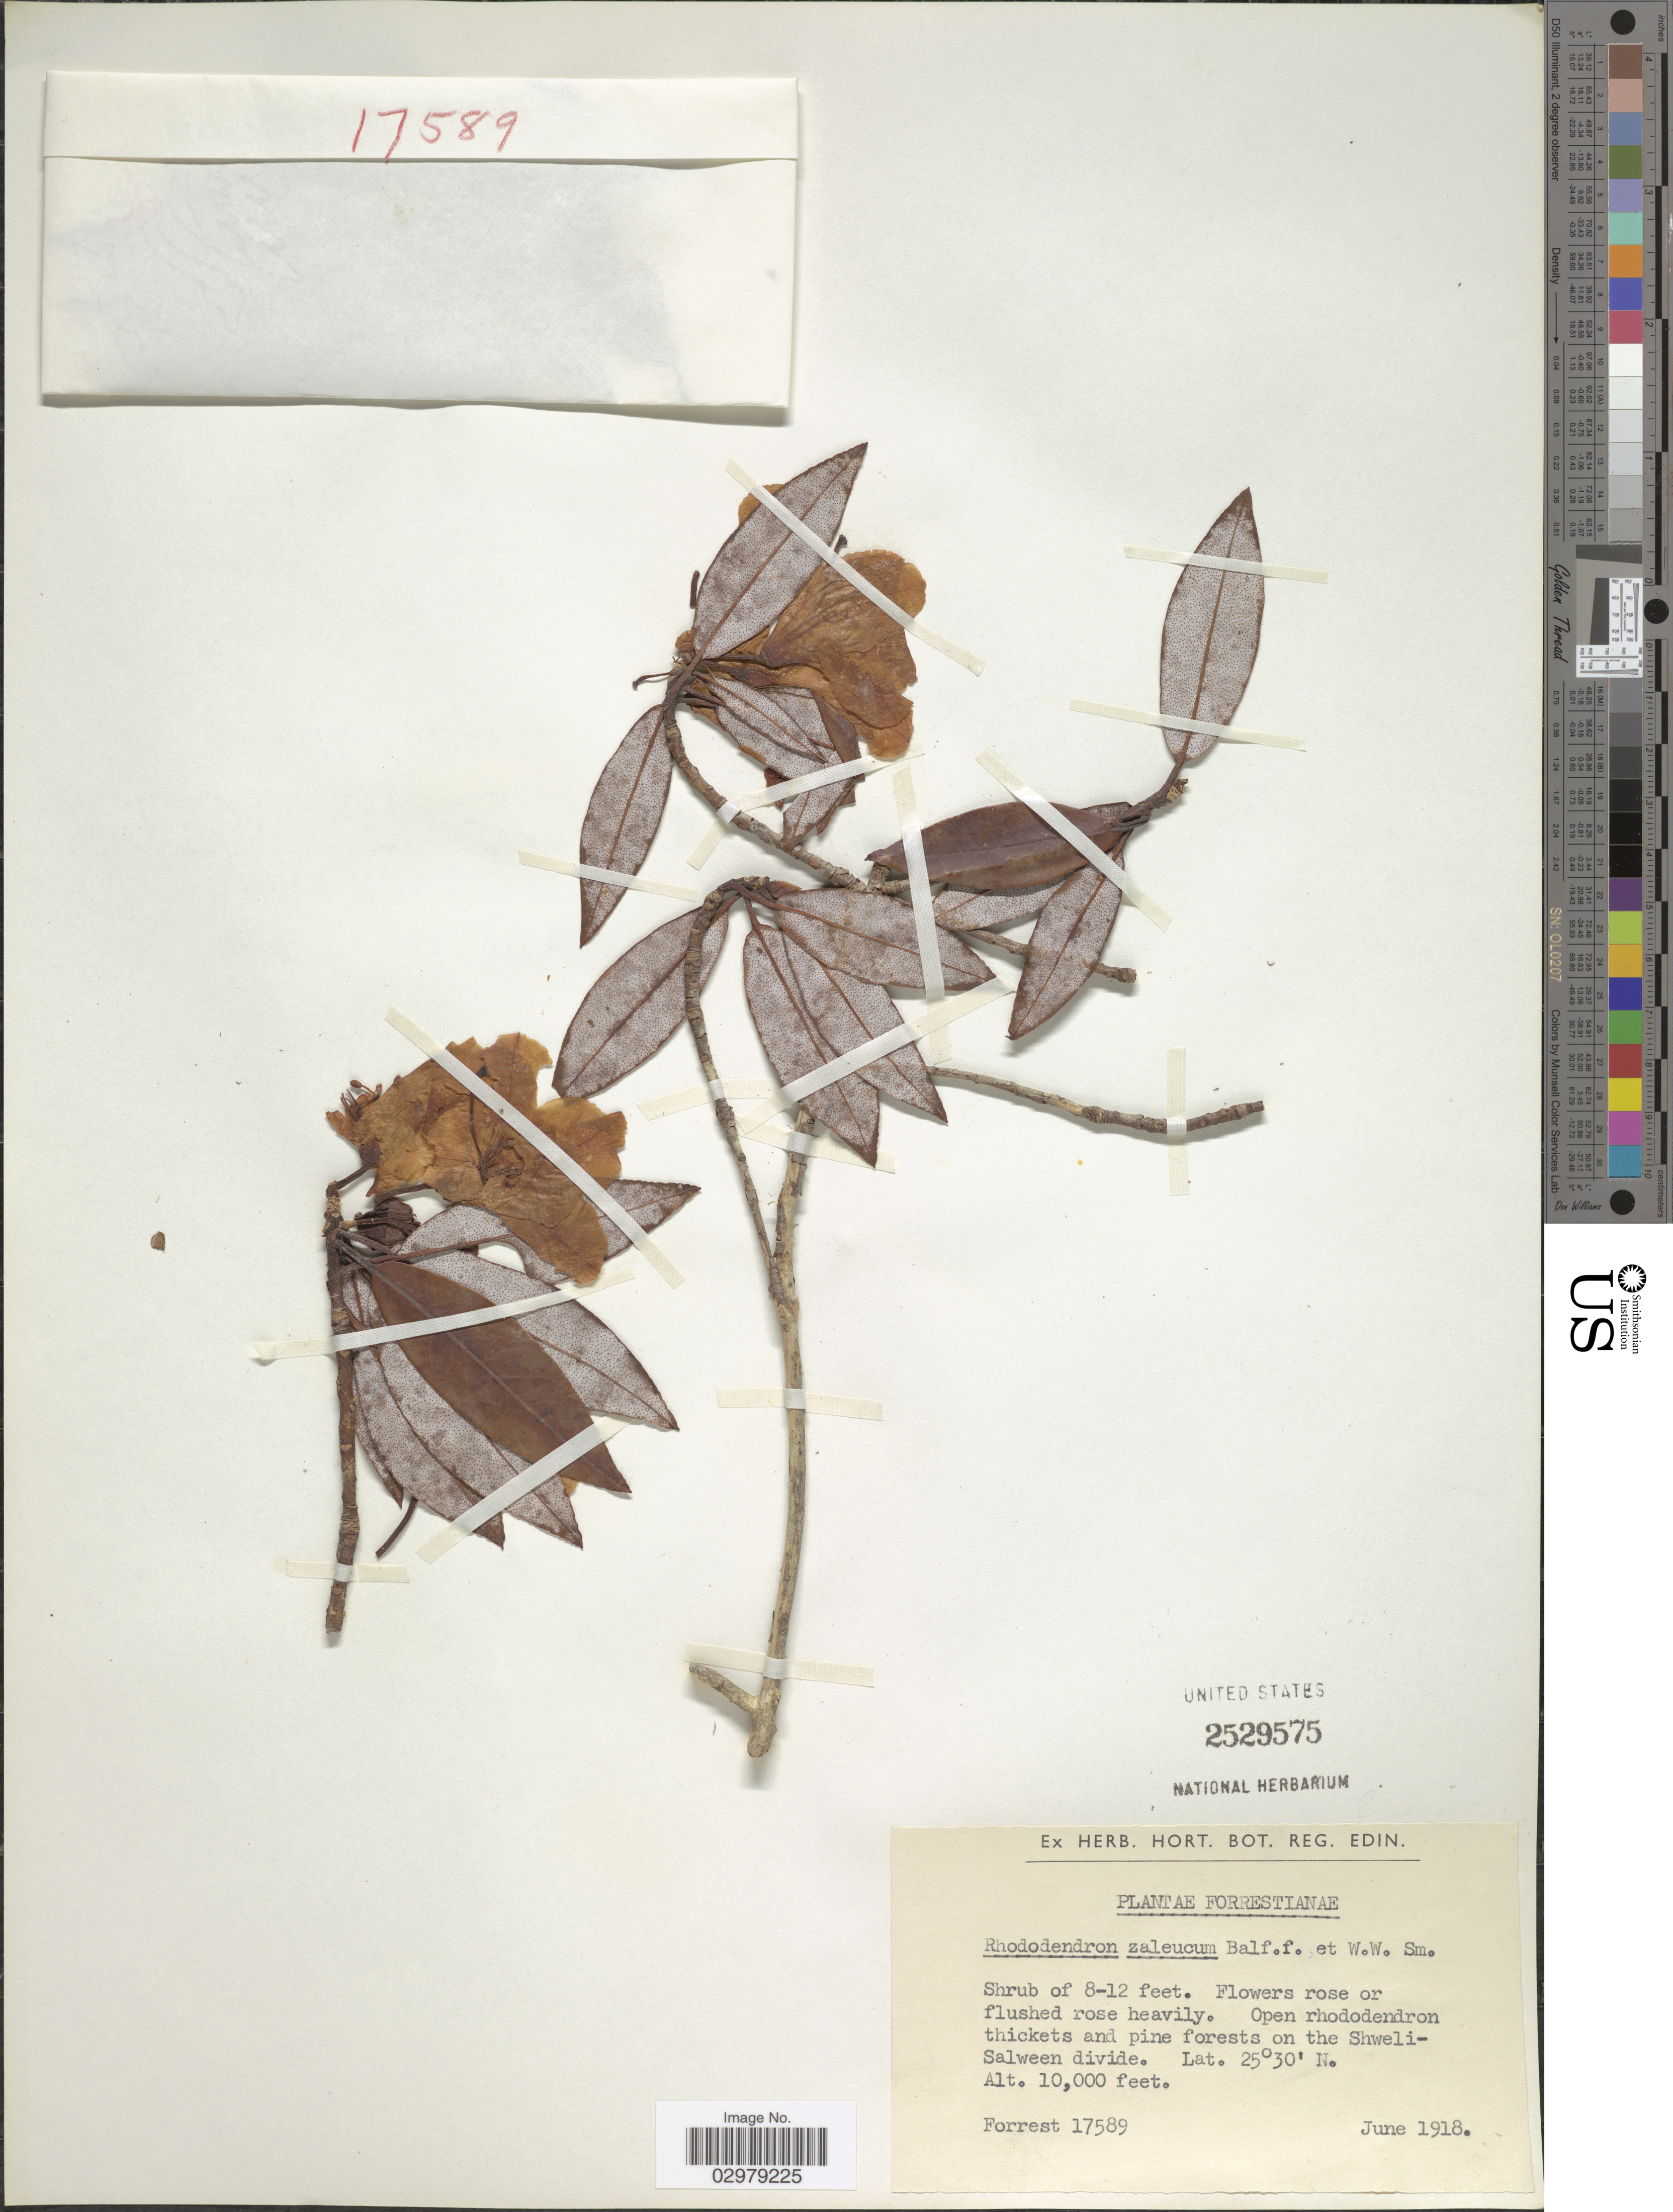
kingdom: Plantae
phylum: Tracheophyta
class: Magnoliopsida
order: Ericales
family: Ericaceae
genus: Rhododendron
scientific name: Rhododendron zaleucum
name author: Balf. f. & W.W. Sm.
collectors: -. Forrest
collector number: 17589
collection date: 1918-06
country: China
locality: Open rhododendron thickets and pine forests on the Shweli-Salween divide.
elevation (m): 3048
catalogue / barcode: US 2529575